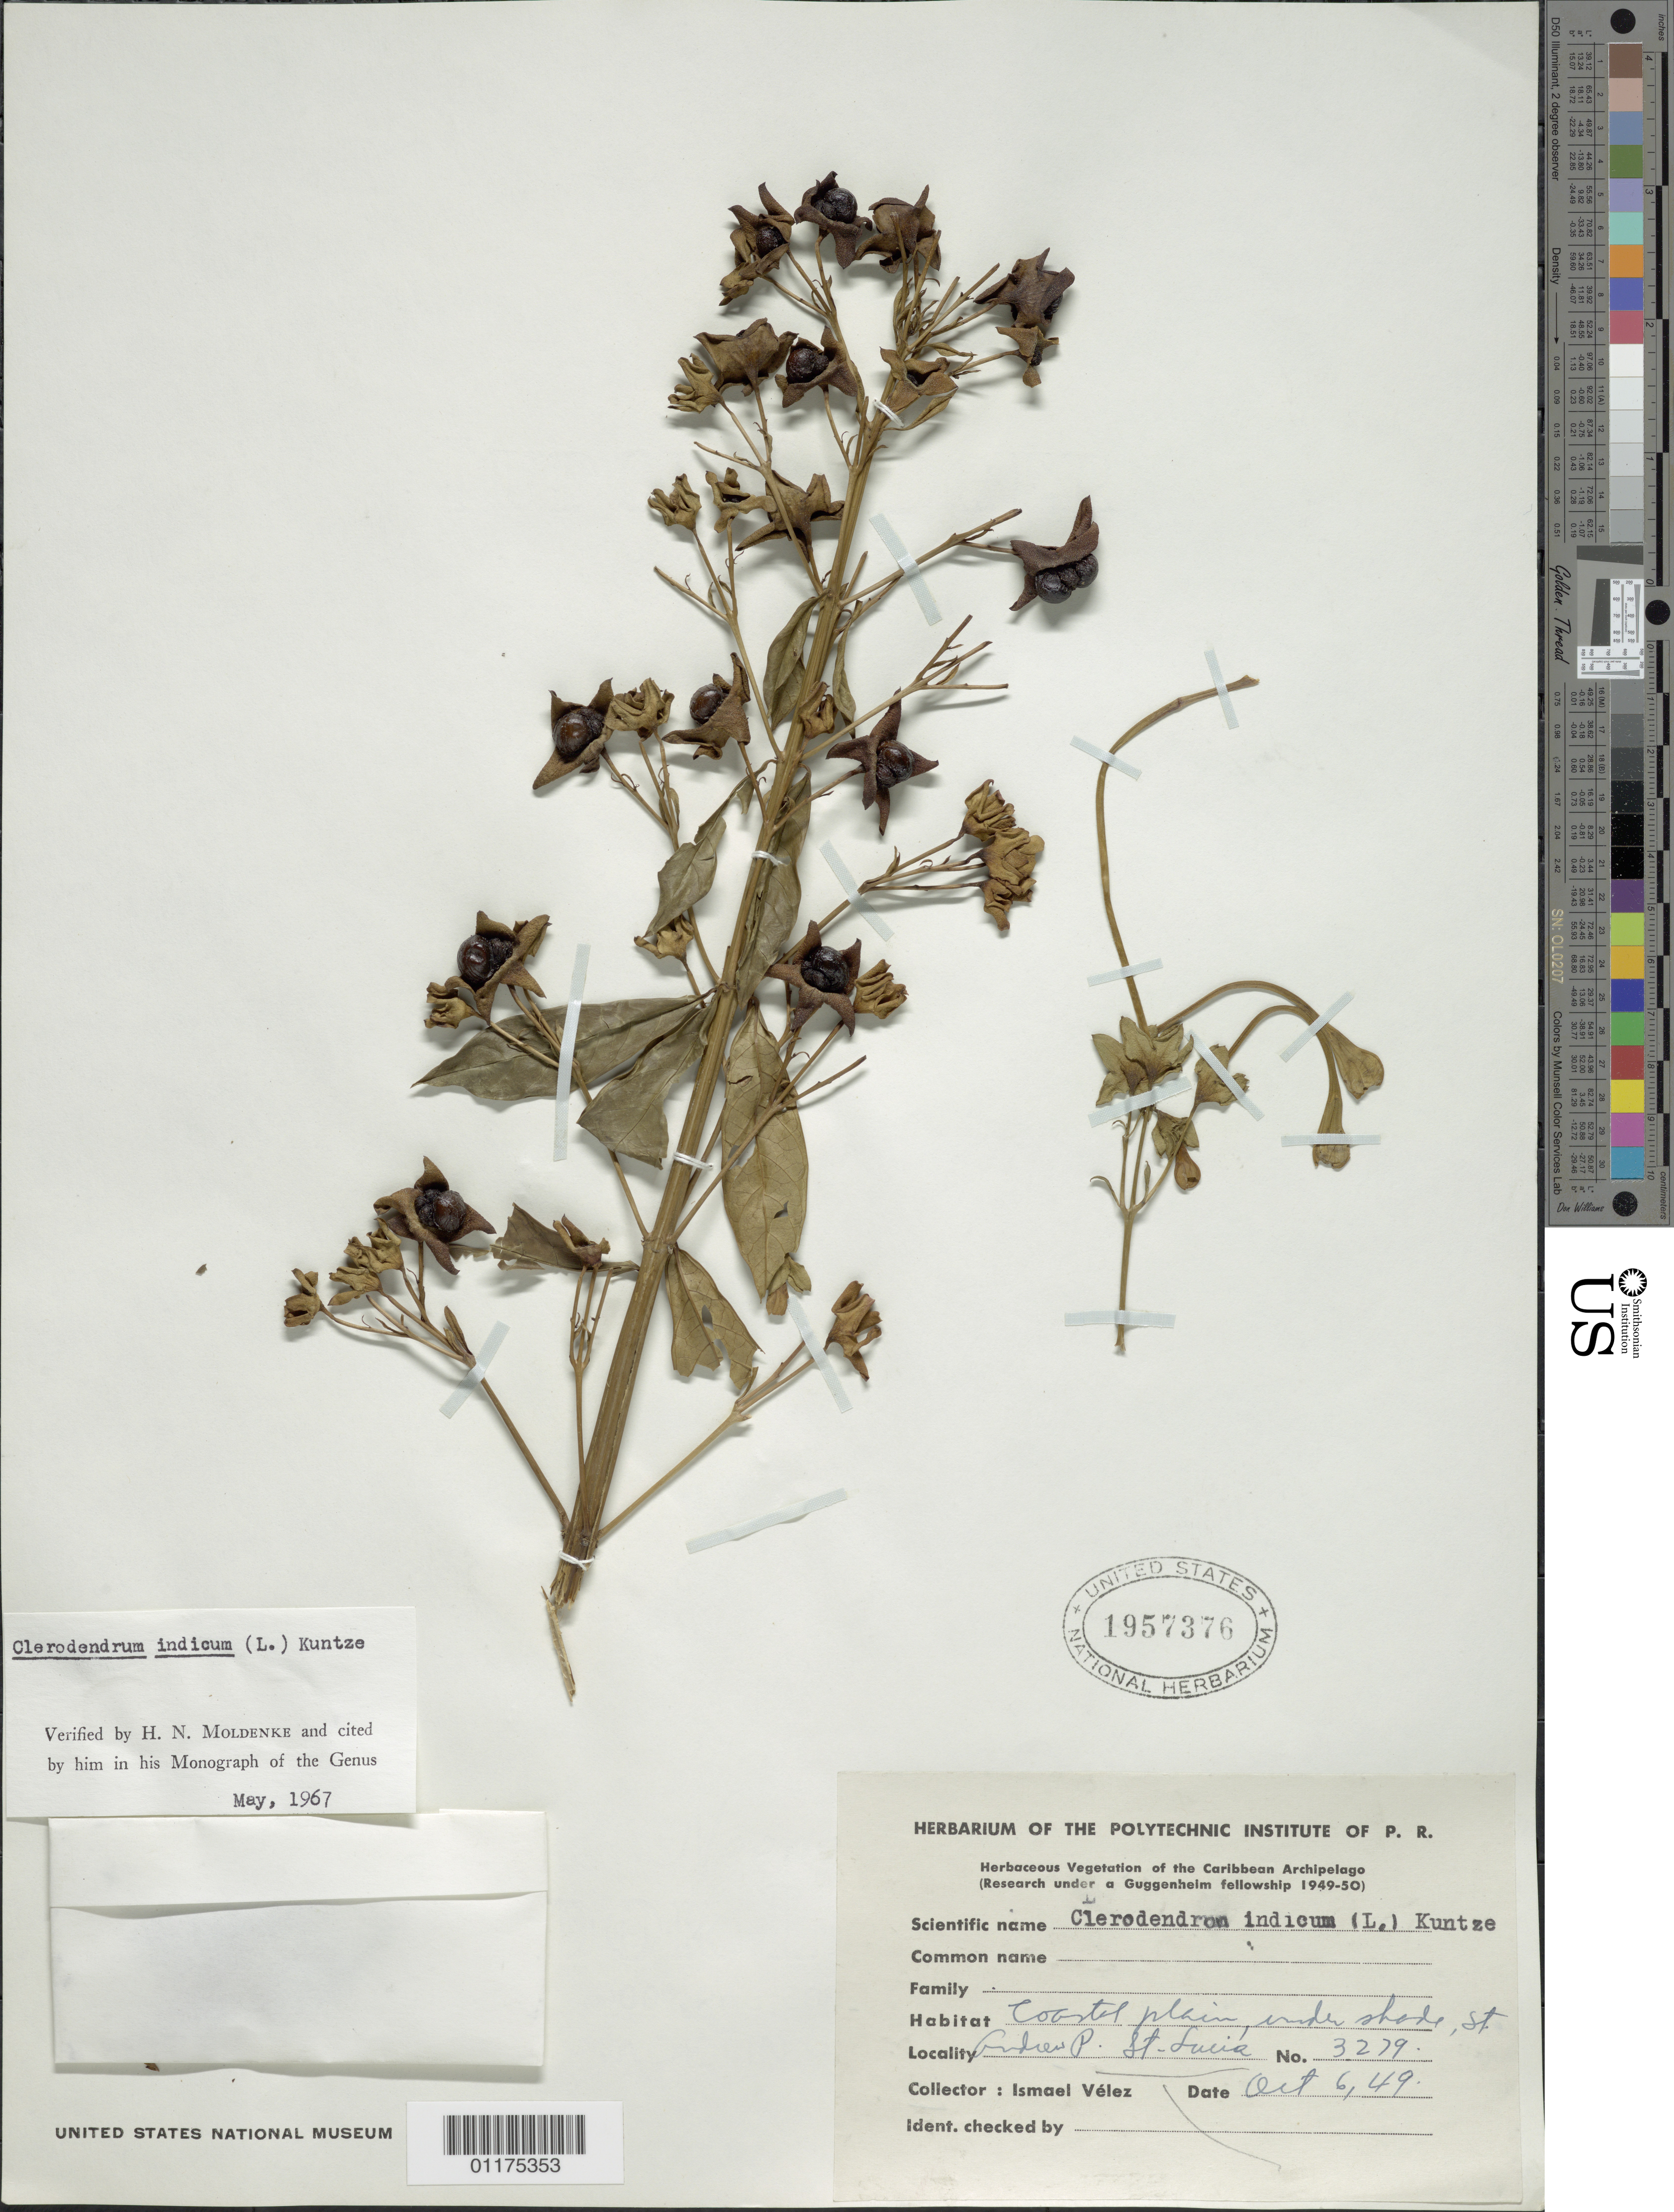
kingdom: Plantae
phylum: Tracheophyta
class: Magnoliopsida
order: Lamiales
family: Lamiaceae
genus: Clerodendrum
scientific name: Clerodendrum aculeatum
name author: (L.) Schltdl.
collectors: I. Velez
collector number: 3279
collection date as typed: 06 Oct 1949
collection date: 1949-10-06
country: St. Lucia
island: St. Lucia I.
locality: St. Andrew P.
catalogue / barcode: US 1957376